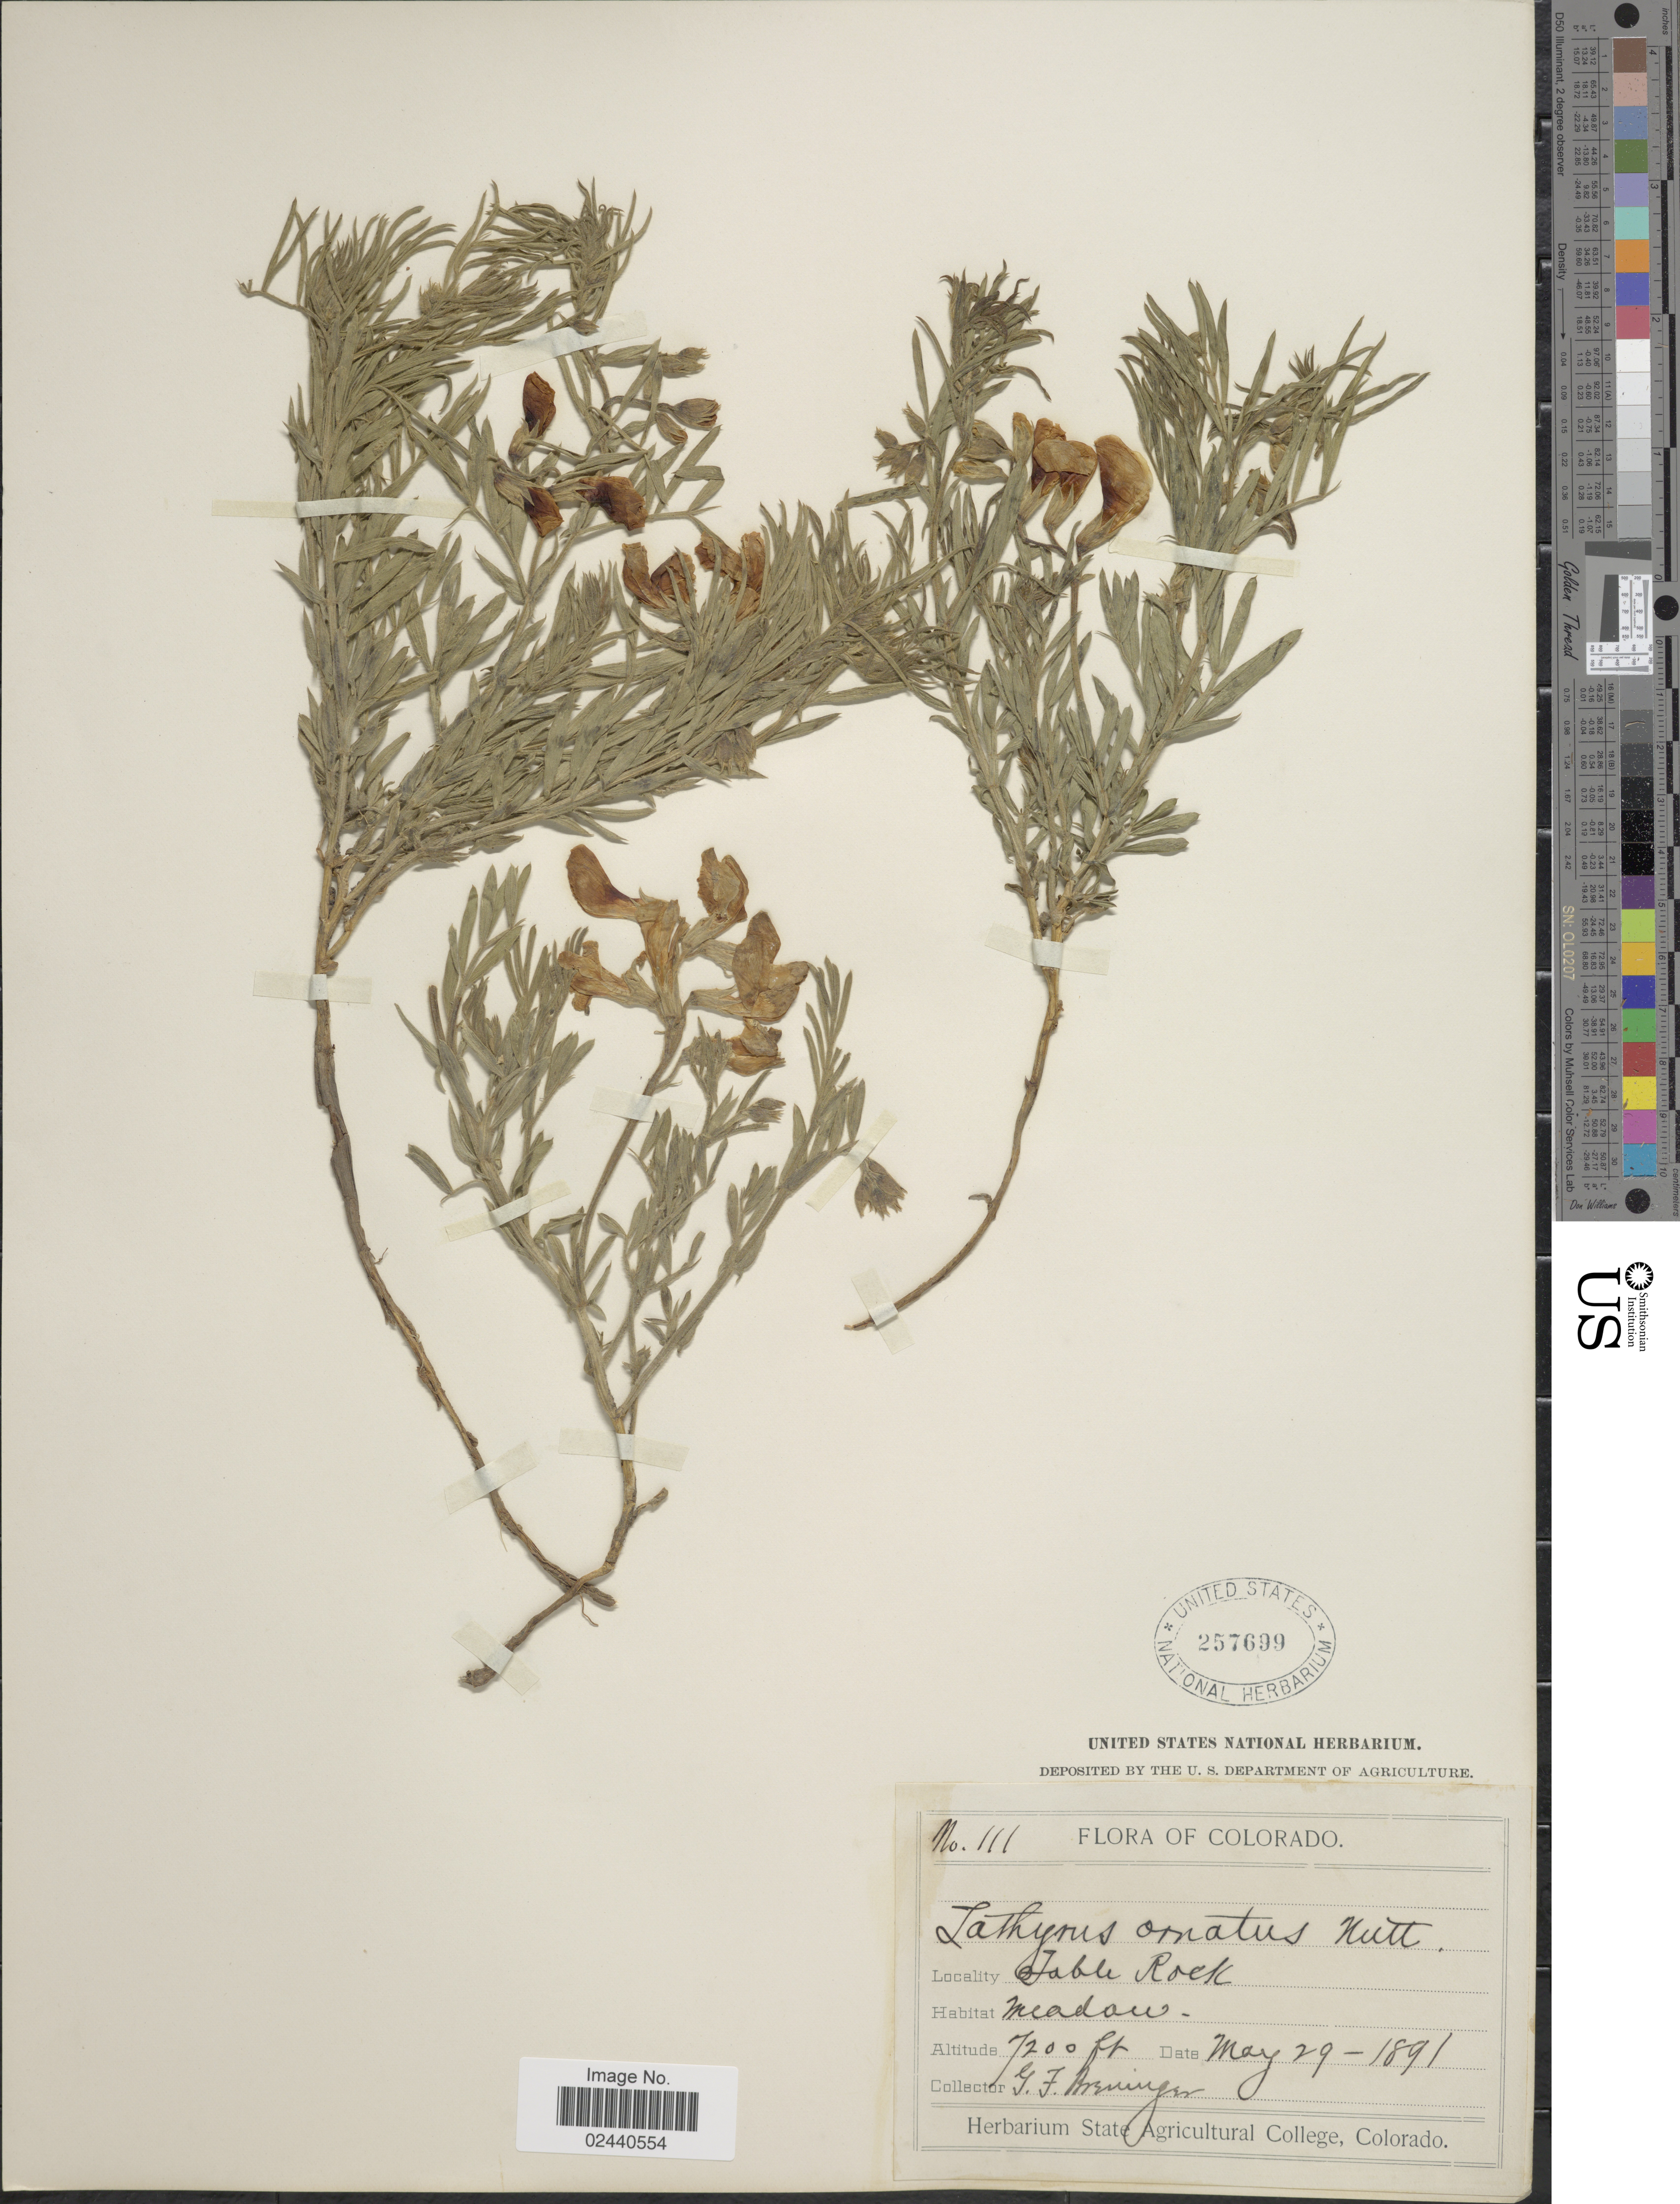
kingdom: Plantae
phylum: Tracheophyta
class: Magnoliopsida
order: Fabales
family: Fabaceae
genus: Lathyrus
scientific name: Lathyrus incanus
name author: (J.G. Sm. & Rydb.) Rydb.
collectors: G. Breninger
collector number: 111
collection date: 1891-05-29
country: United States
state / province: Colorado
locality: Table Rock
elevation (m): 2195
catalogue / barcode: US 257699